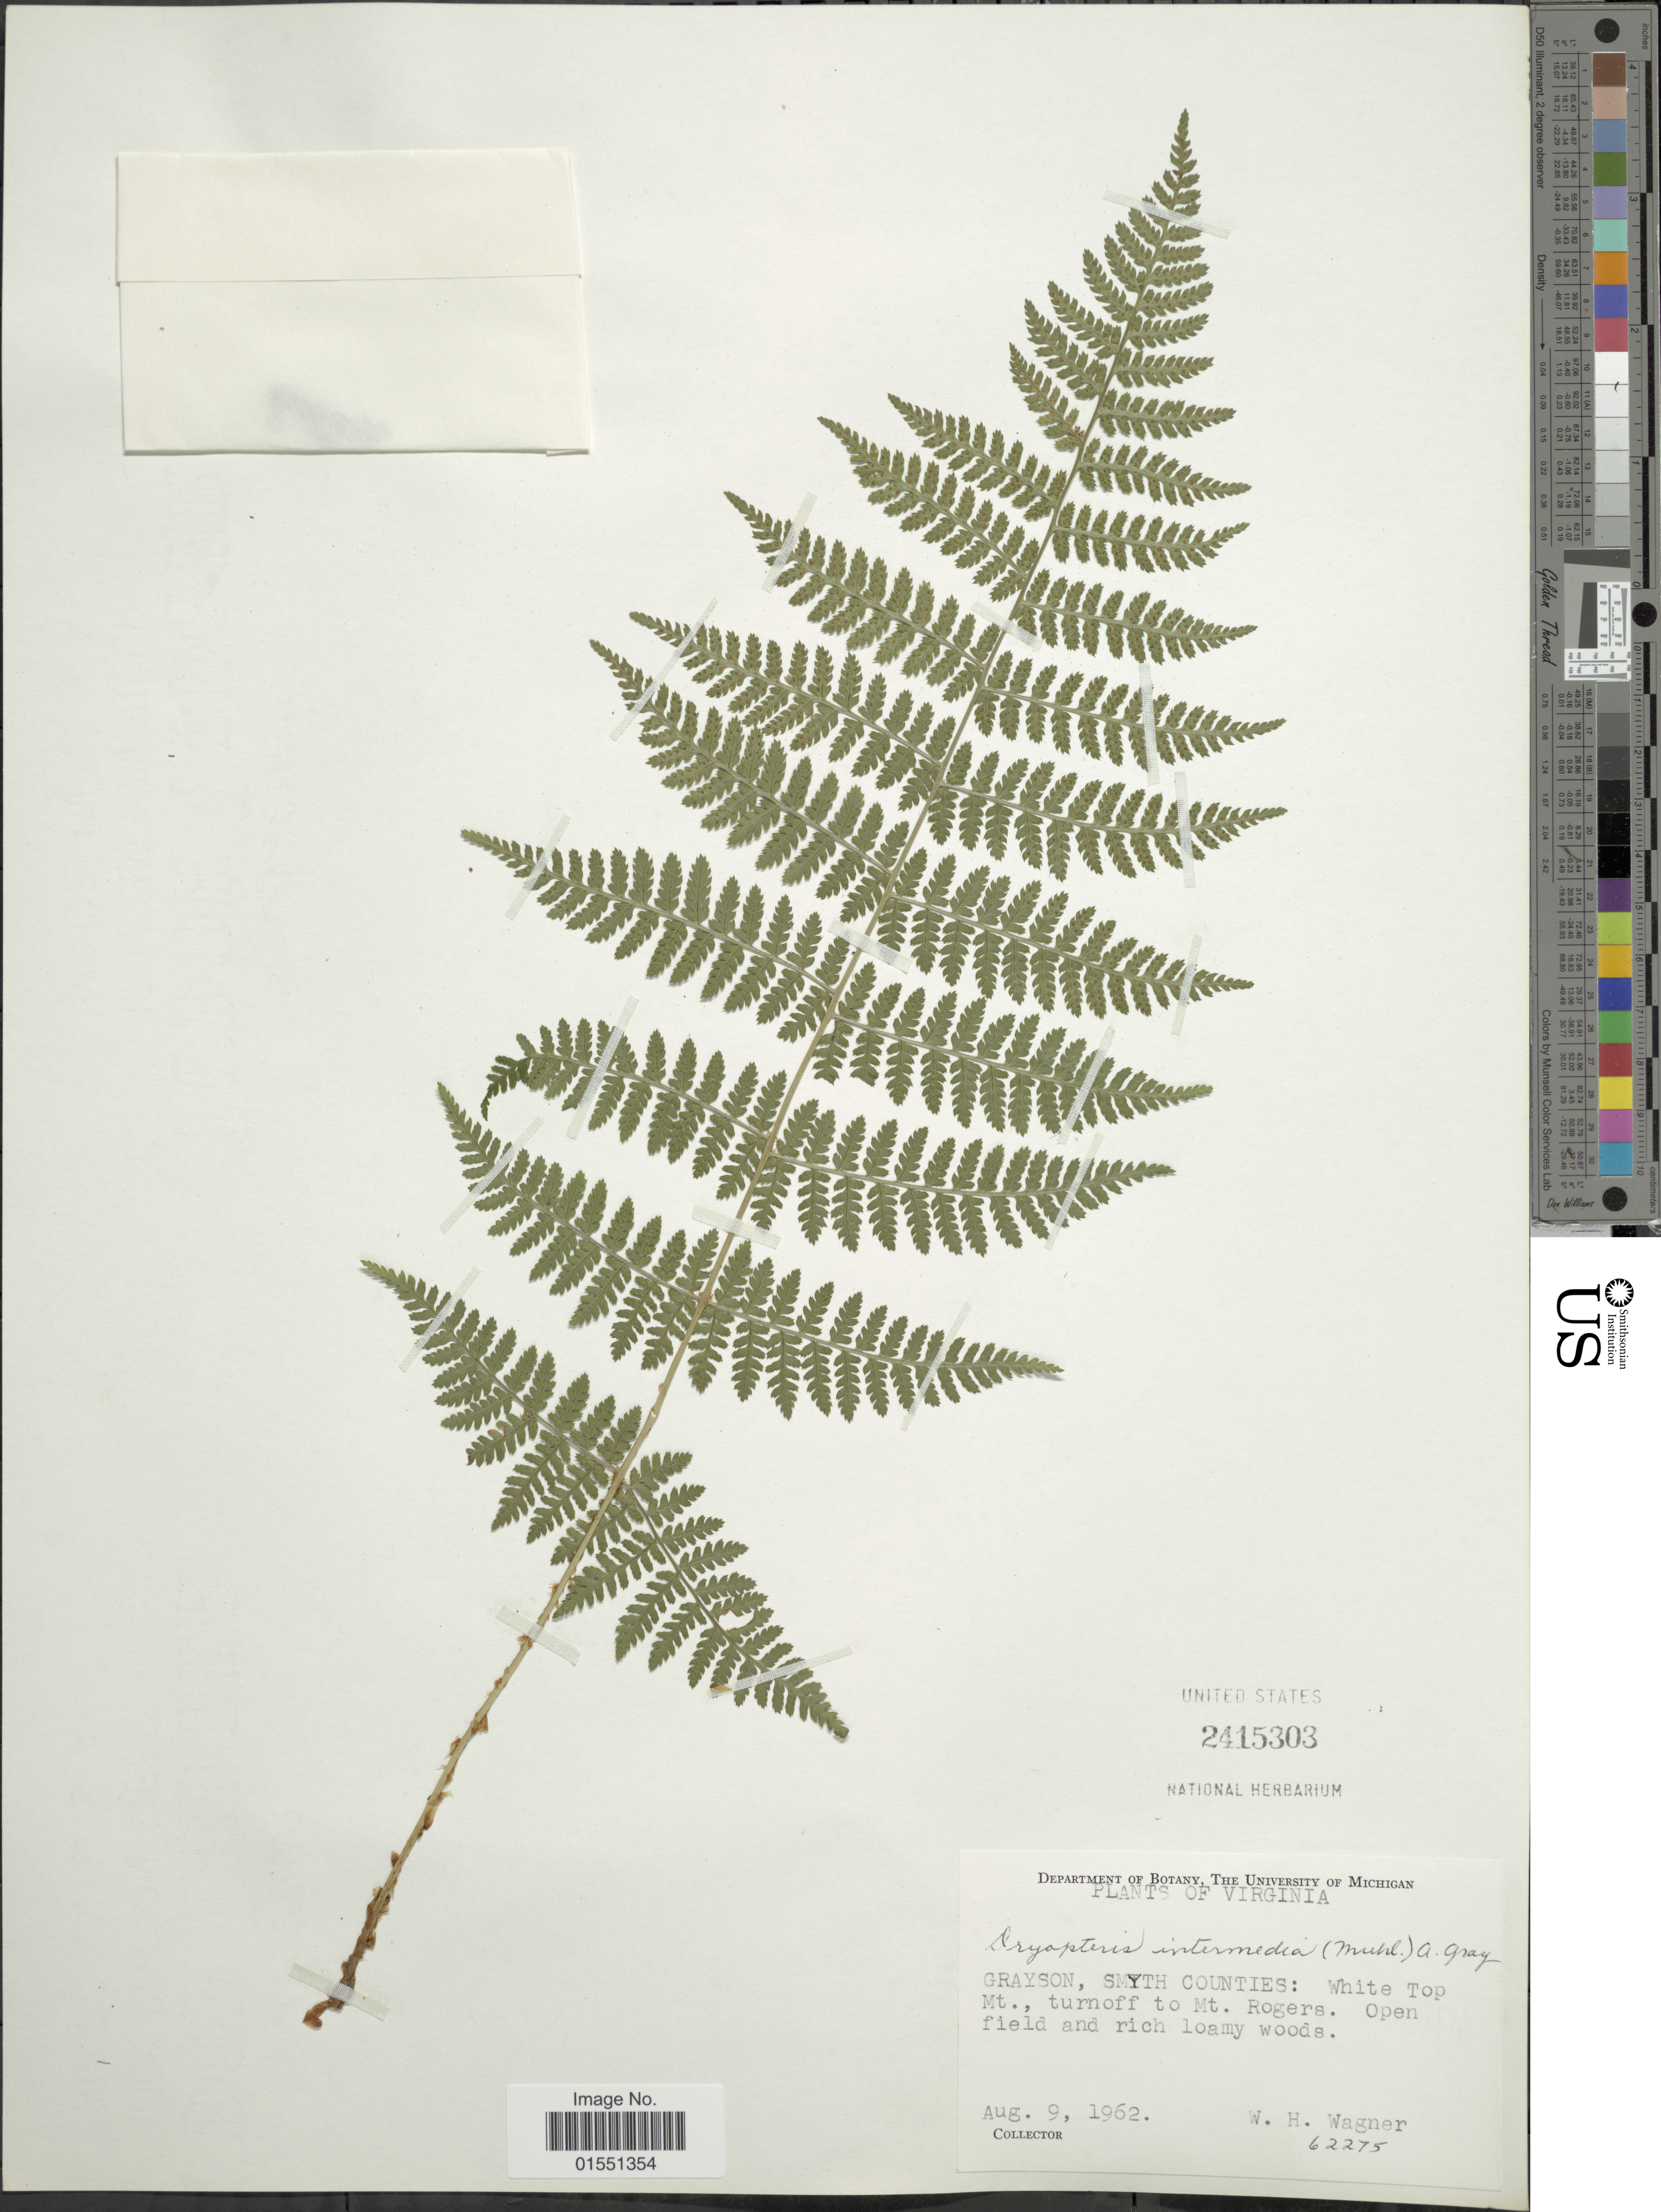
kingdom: Plantae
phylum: Tracheophyta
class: Polypodiopsida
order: Polypodiales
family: Dryopteridaceae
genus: Dryopteris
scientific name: Dryopteris intermedia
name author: (Muhl.) A. Gray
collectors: W. H. Wagner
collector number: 62275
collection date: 1962-08-09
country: United States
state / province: Virginia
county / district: Grayson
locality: Grayson, Smyth Counties: White Top Mt., turnoff to Mt. Rogers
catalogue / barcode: US 2415303